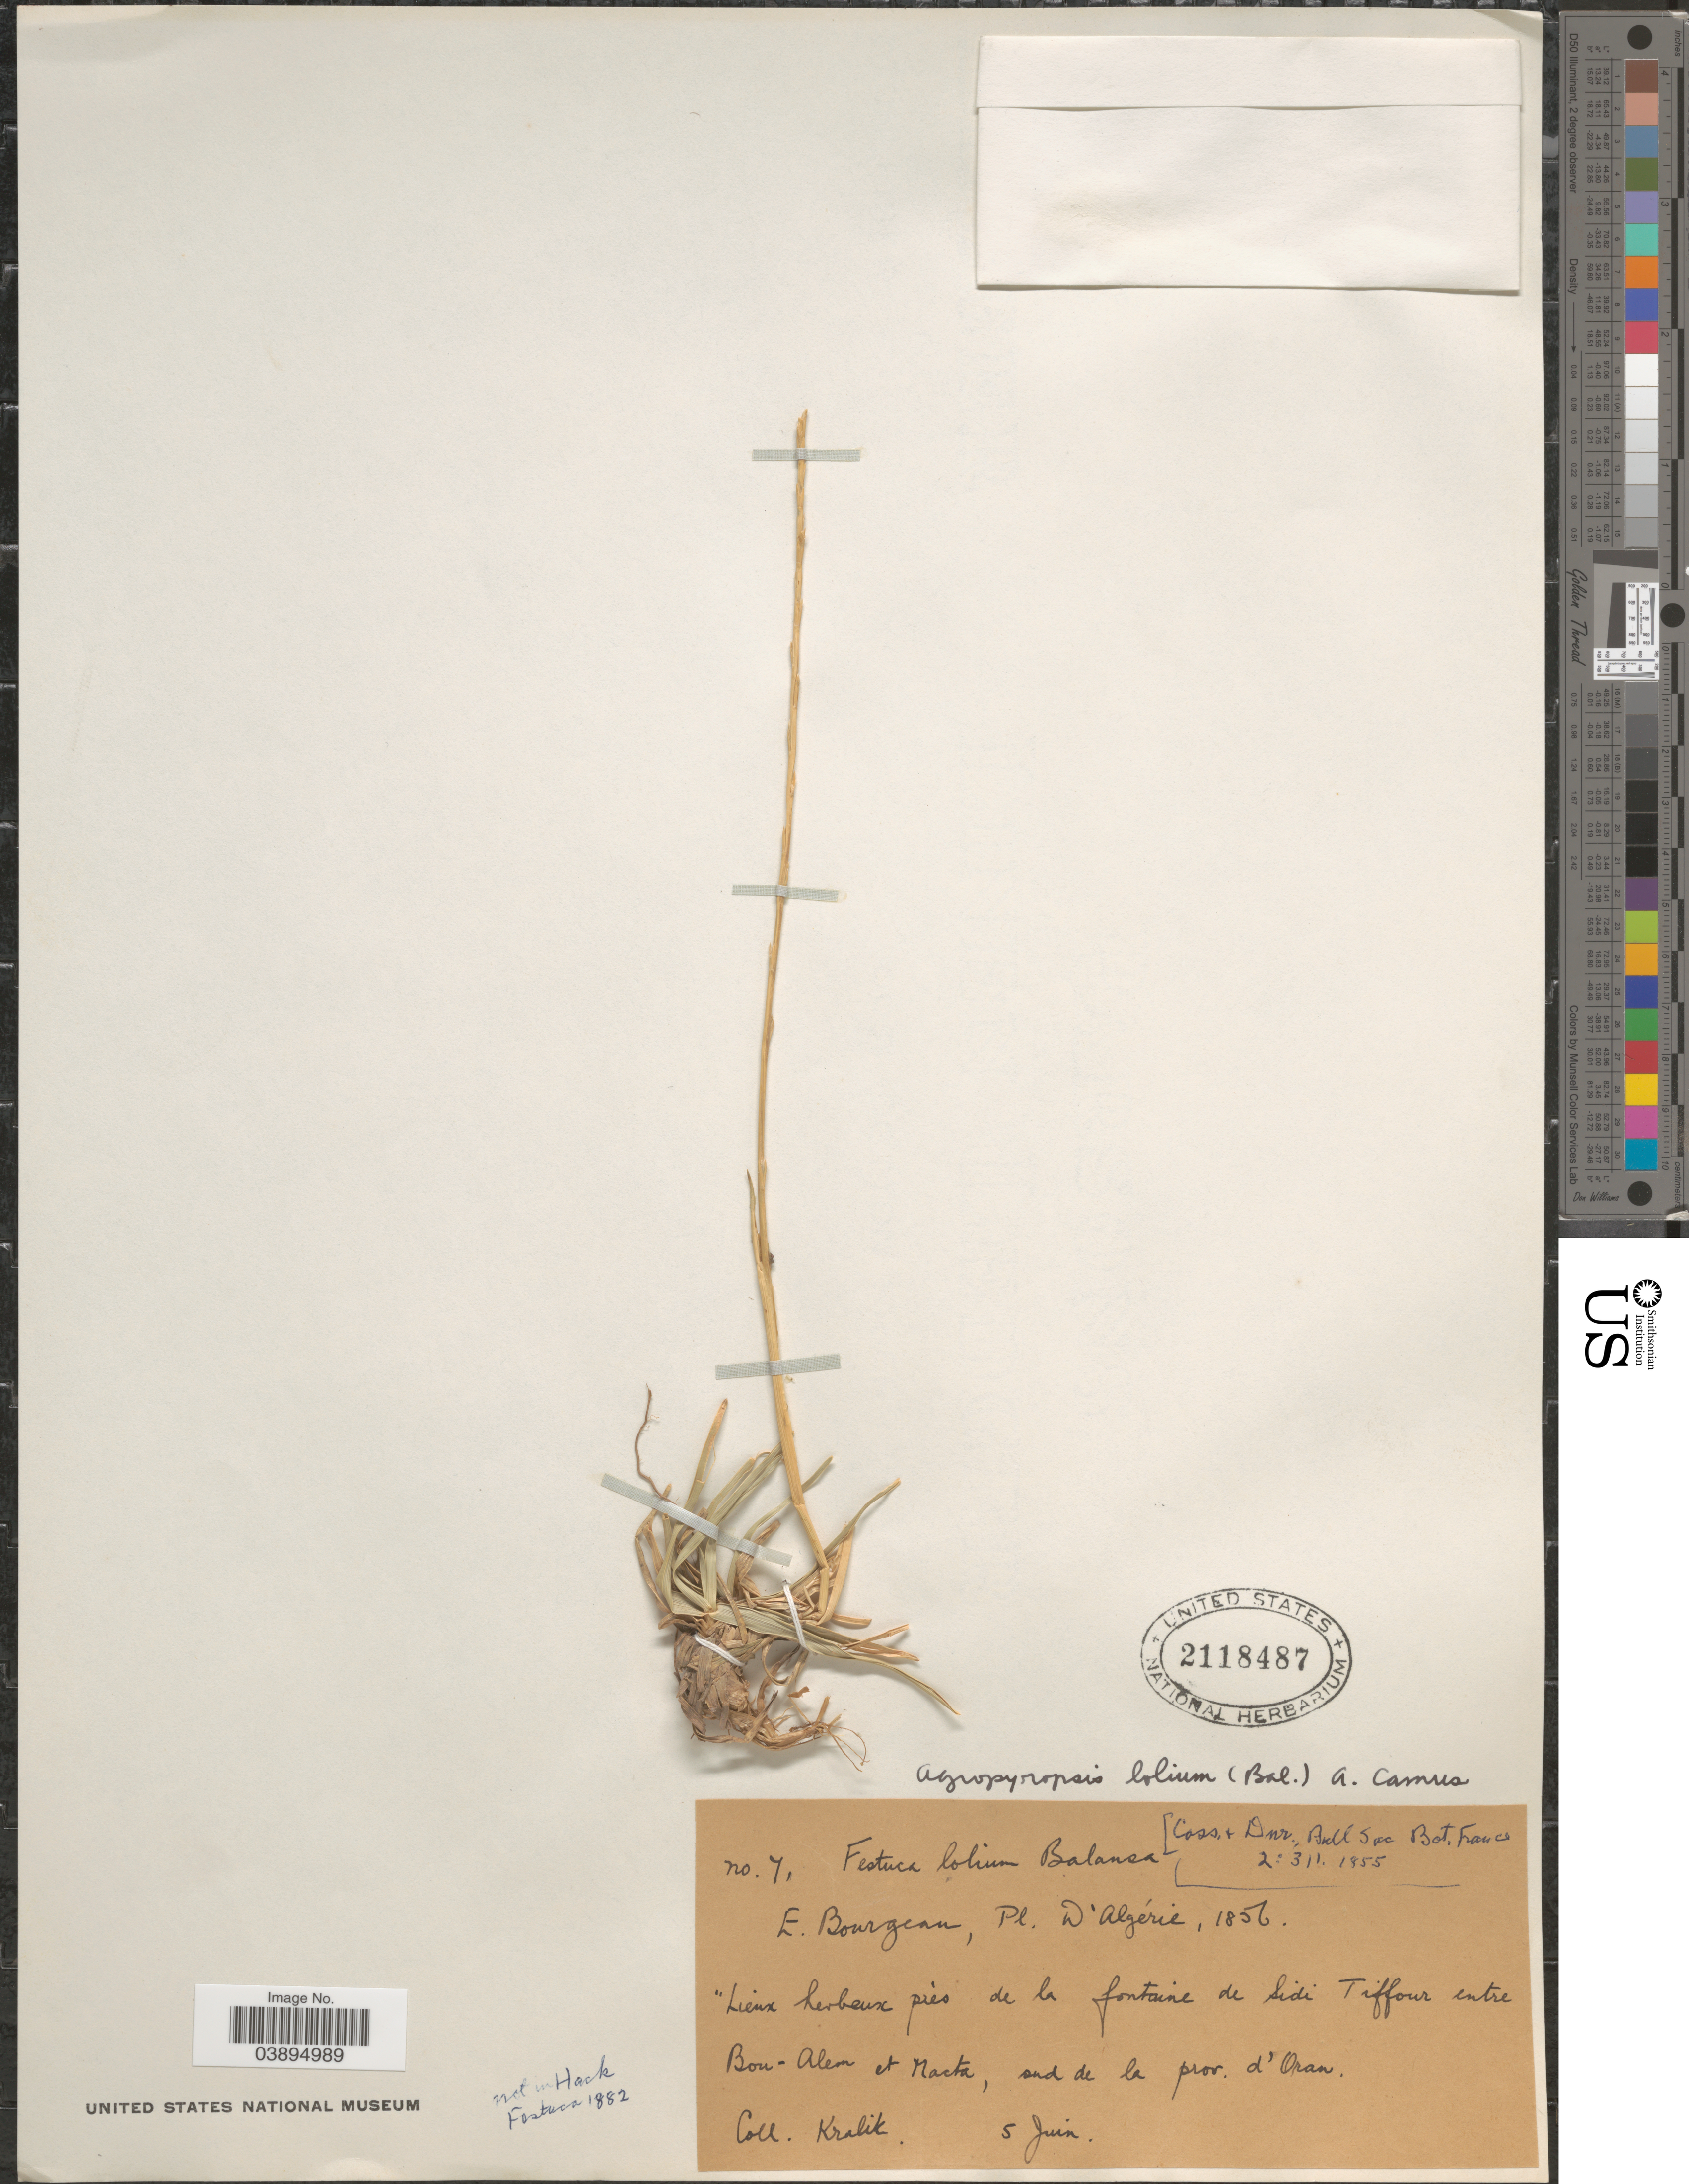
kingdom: Plantae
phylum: Tracheophyta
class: Liliopsida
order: Poales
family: Poaceae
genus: Agropyropsis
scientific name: Agropyropsis lolium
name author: (Balansa ex Coss. & Durieu) A. Camus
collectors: Kralik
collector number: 7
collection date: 1856-06-05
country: Algeria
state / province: Oran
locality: D'Algérie. Lieux herbeux près de la fontaine de Sidi Tiffour entre Bou-Alem et Macta, sud de la prov. d' Oran.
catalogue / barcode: US 2118487